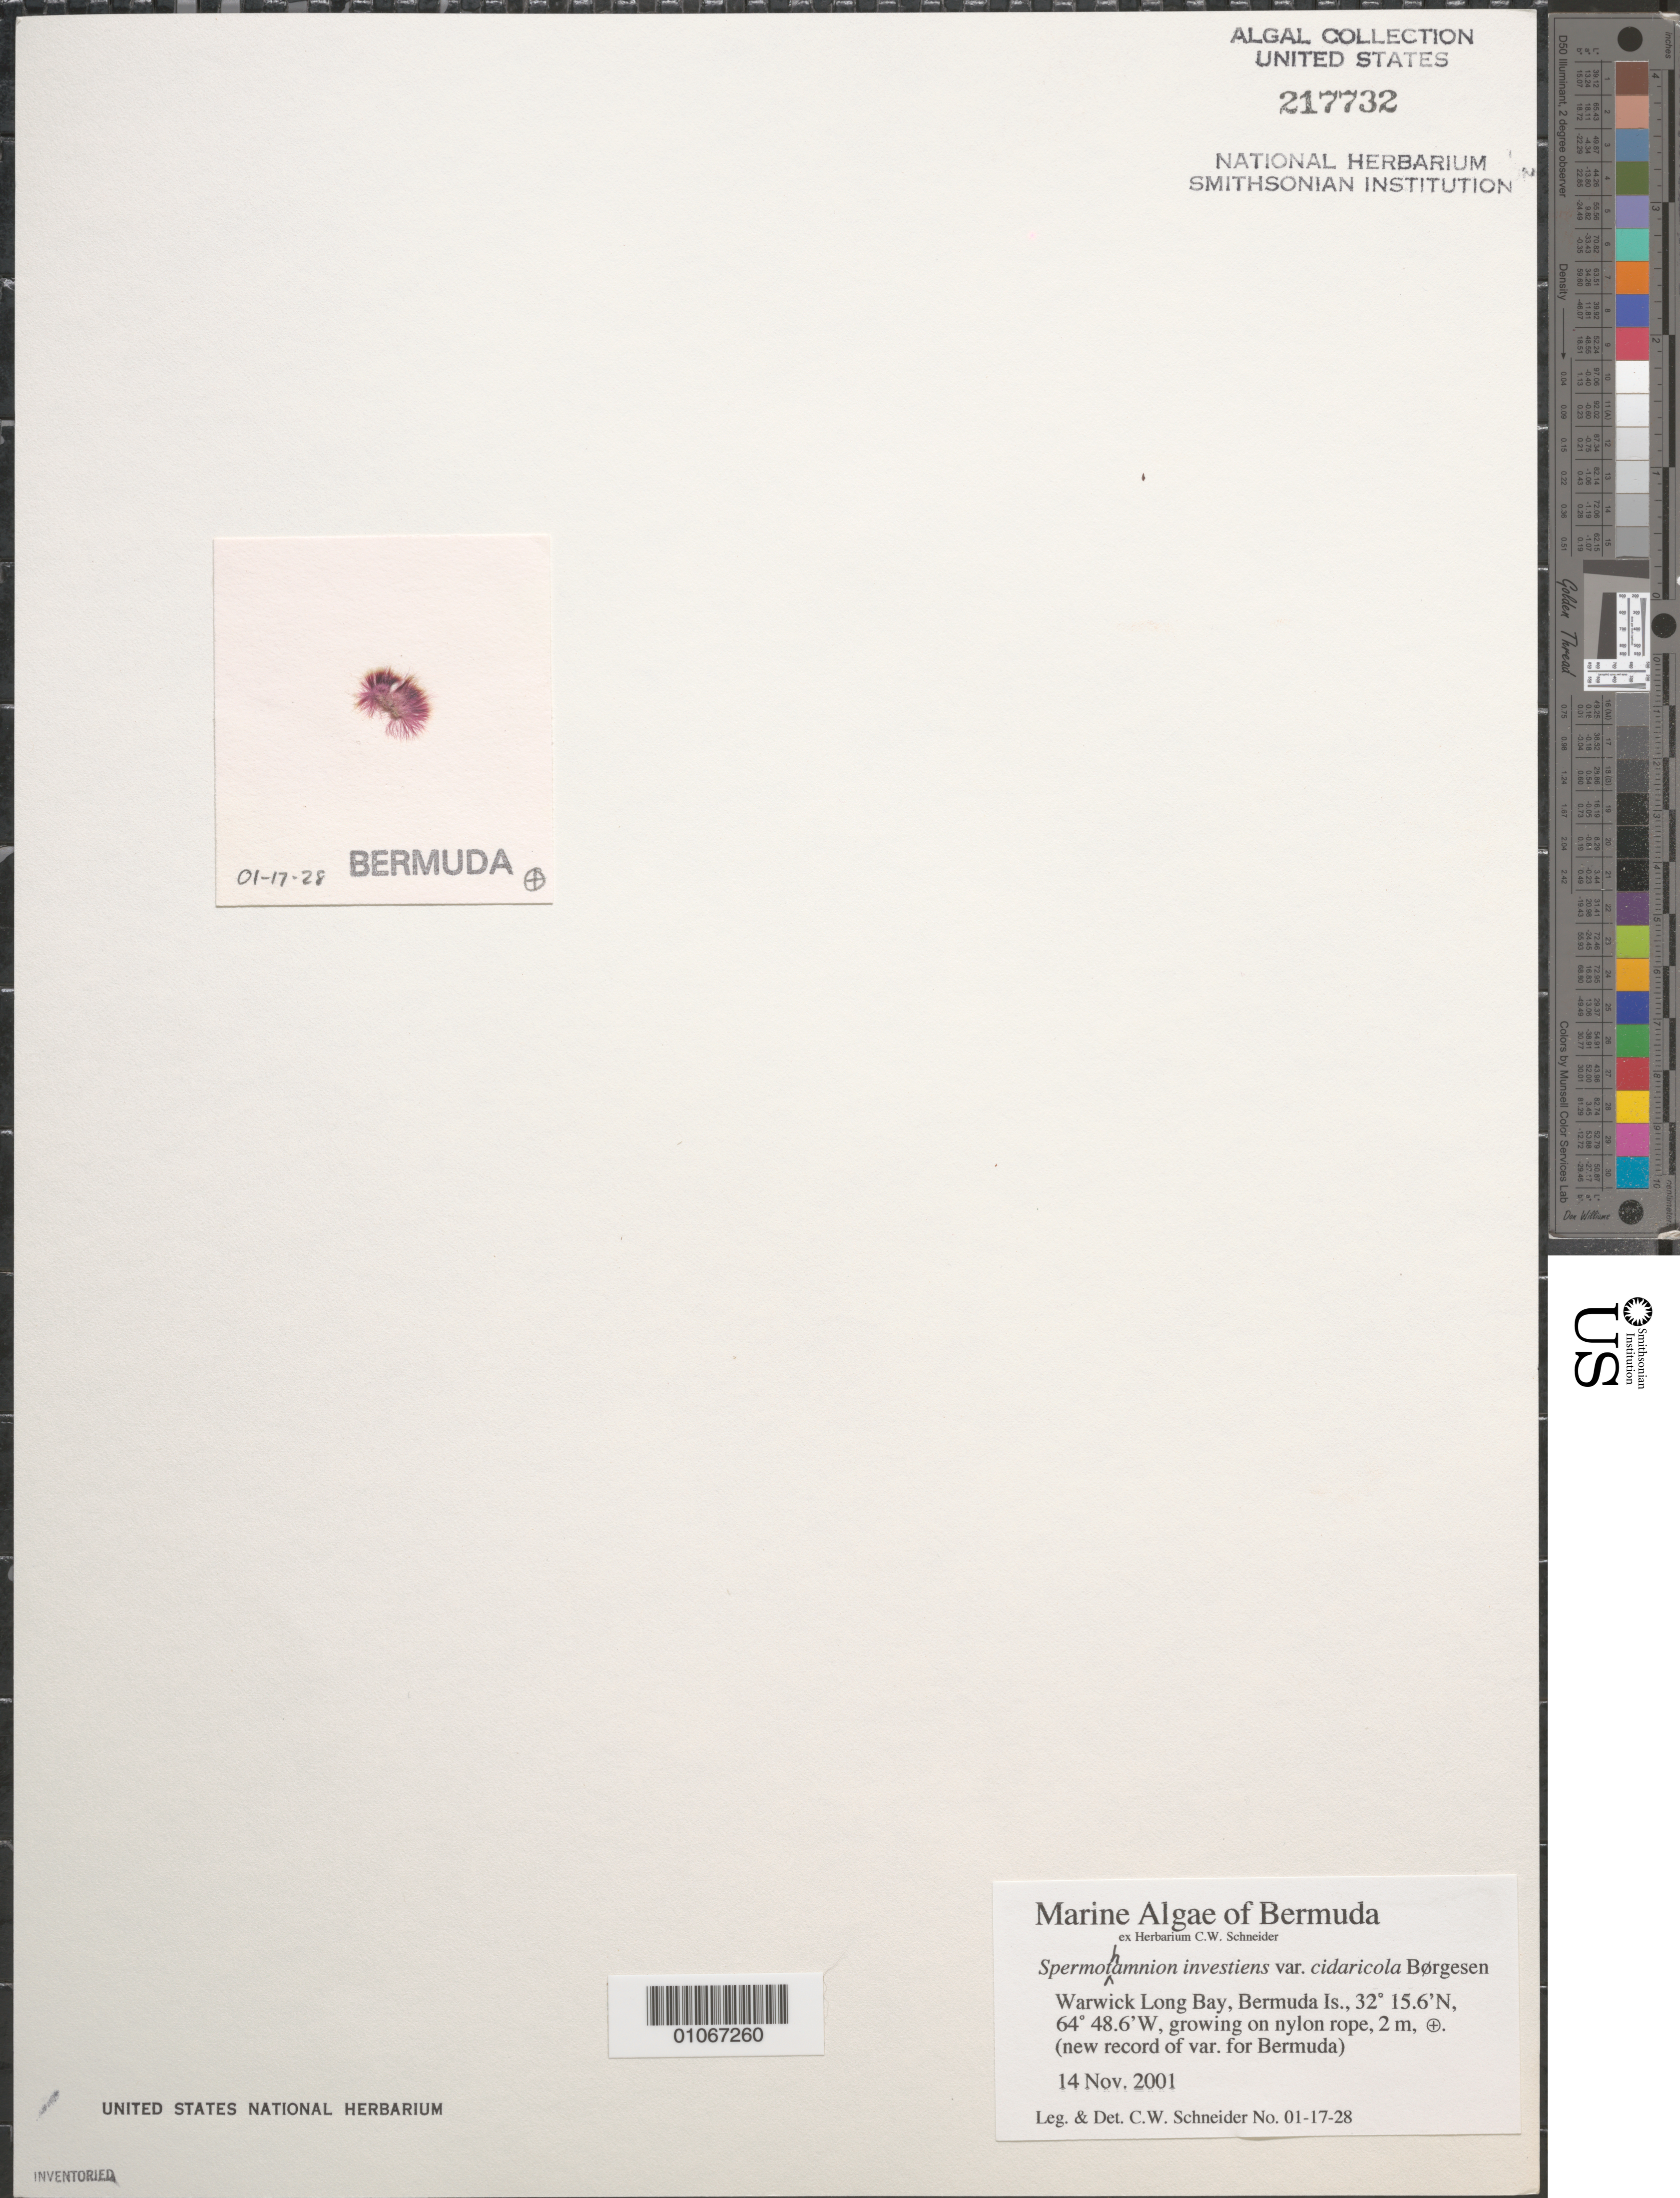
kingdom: Plantae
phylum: Rhodophyta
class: Florideophyceae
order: Ceramiales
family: Wrangeliaceae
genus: Spermothamnion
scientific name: Spermothamnion investiens var. cidaricola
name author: Børgesen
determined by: Schneider, C. W.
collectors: C. W. Schneider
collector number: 01-17-28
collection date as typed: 14 Nov 2001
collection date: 2001-11-14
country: Bermuda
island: Bermuda Island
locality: Warwick Long Bay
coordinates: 32 15.6'N, 64 48.6'W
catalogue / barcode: US 217732